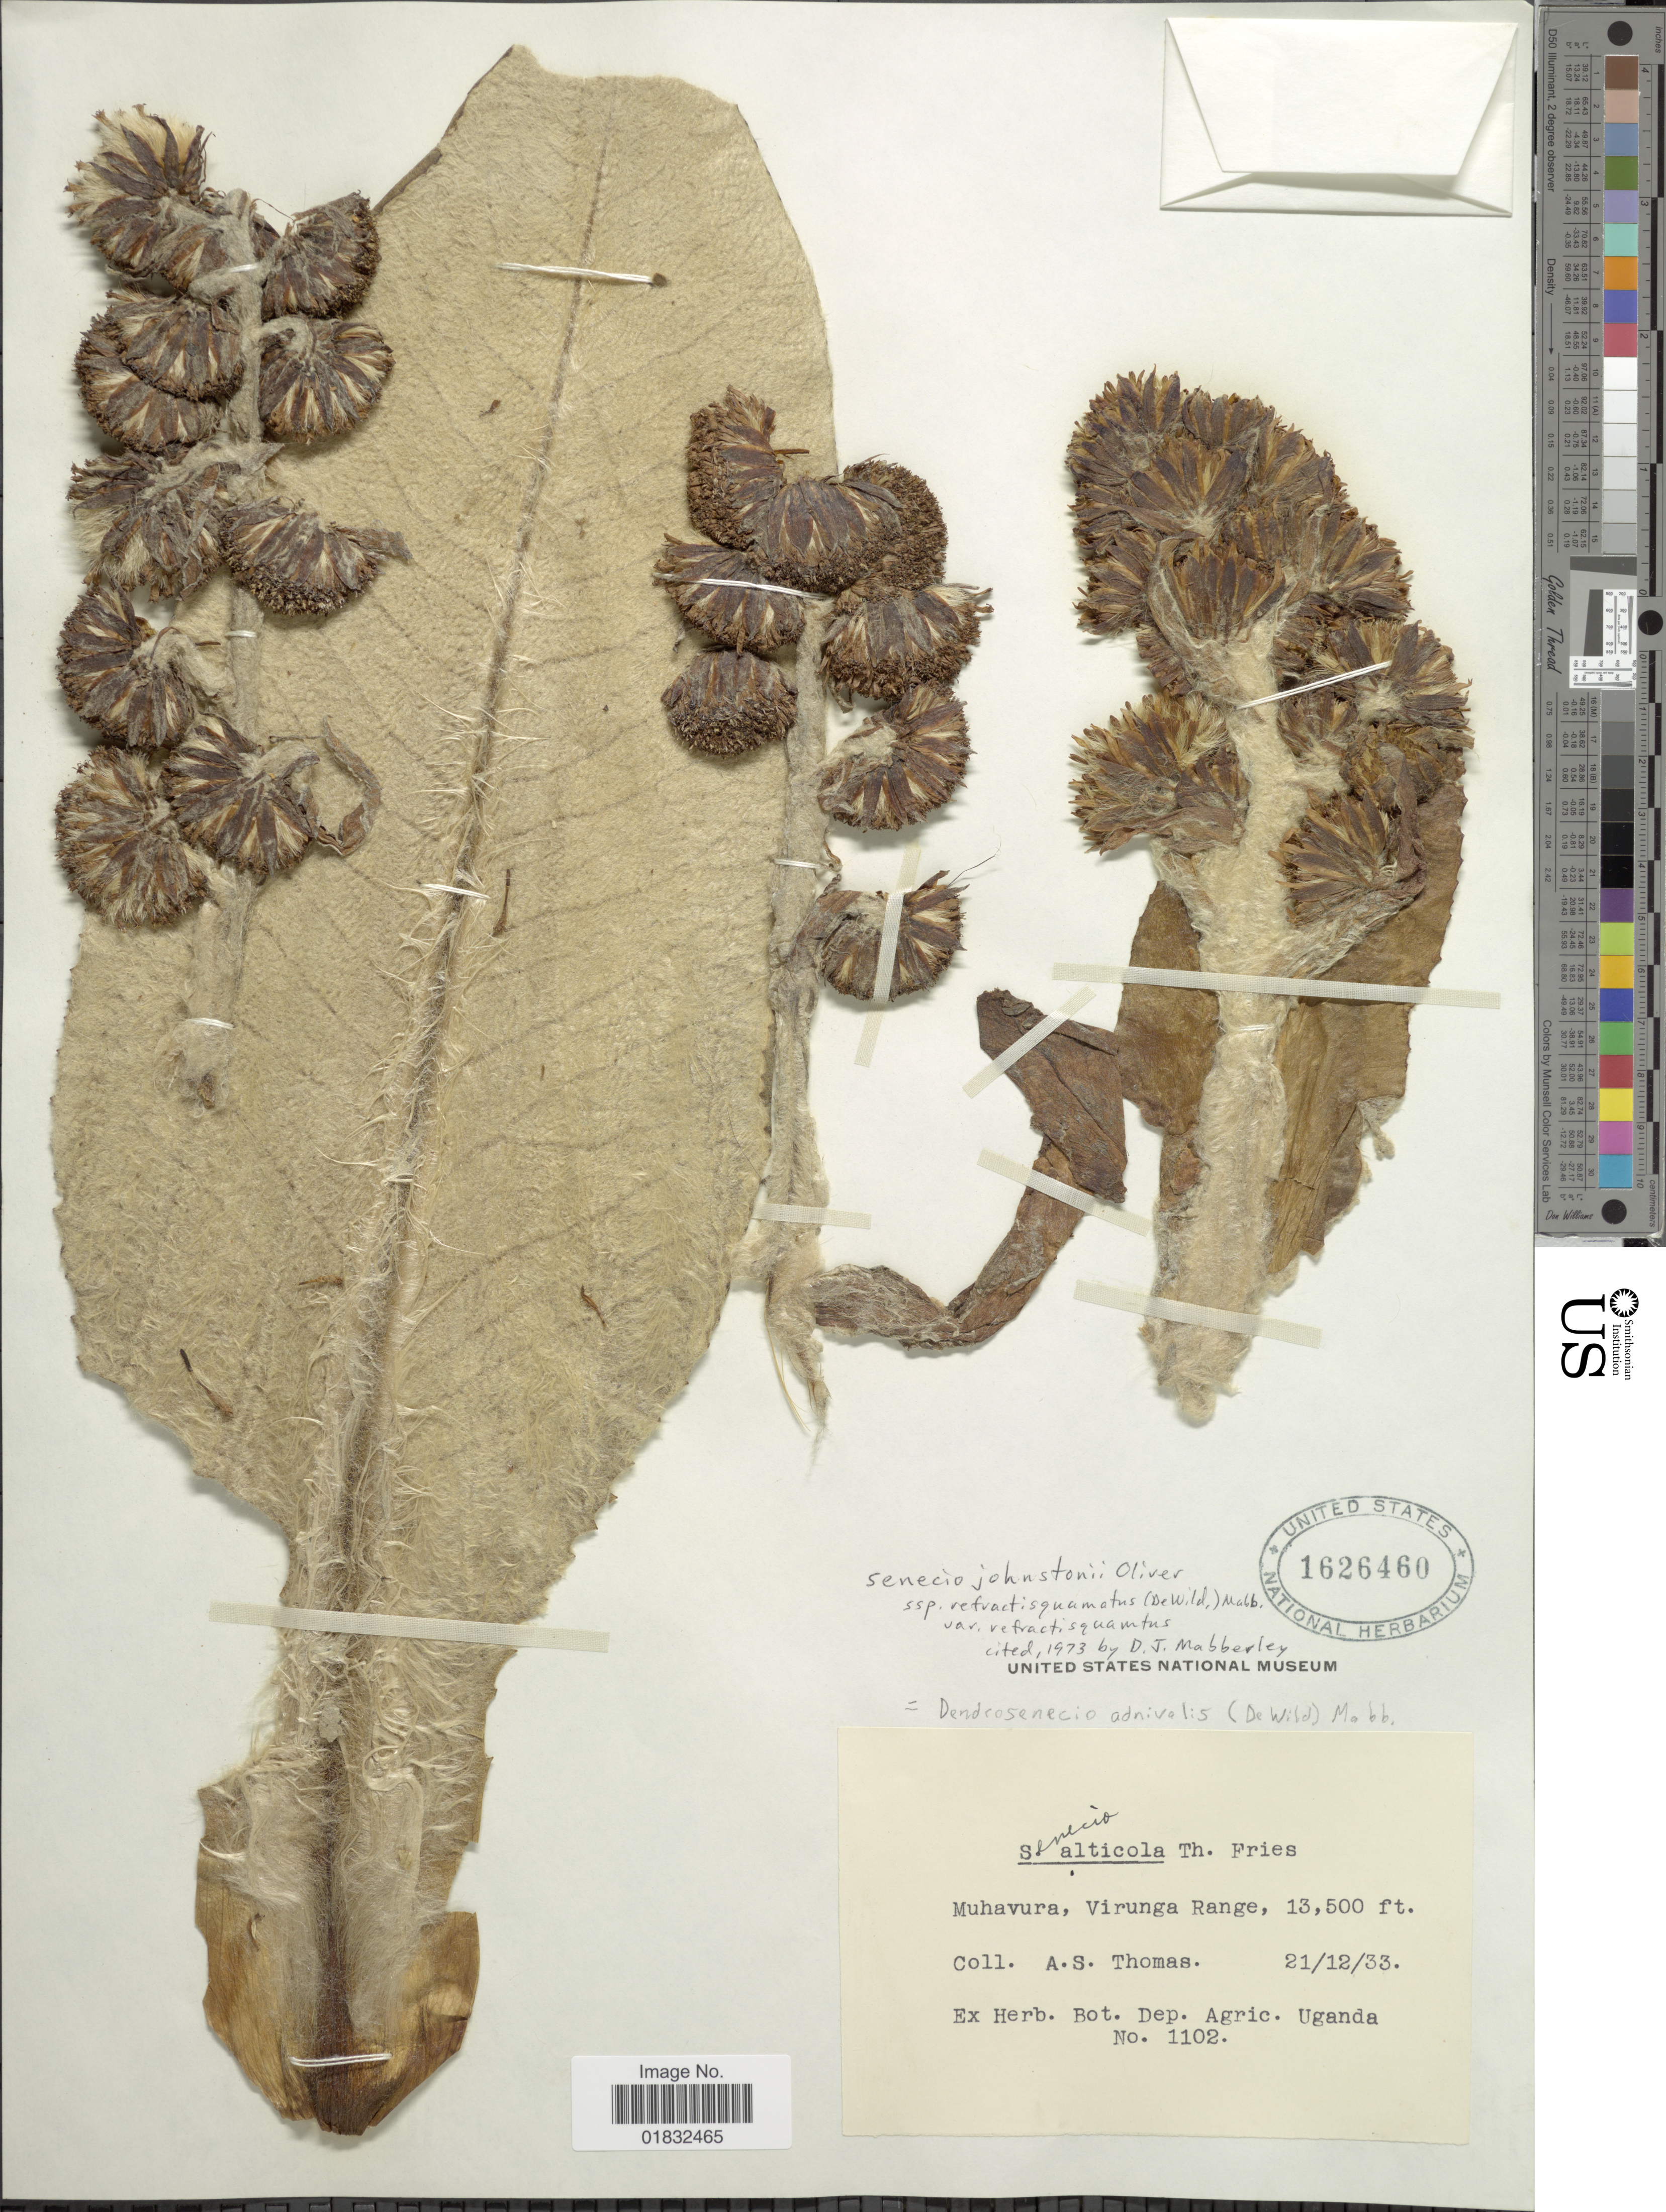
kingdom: Plantae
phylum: Tracheophyta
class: Magnoliopsida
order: Asterales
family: Asteraceae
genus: Dendrosenecio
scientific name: Dendrosenecio adnivalis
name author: (Stapf) E.B. Knox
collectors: A. Thomas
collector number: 1102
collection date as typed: Transcribed d/m/y: 21/12/33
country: Rwanda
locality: Muharuva, Virunga Range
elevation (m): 4115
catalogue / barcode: US 1626460